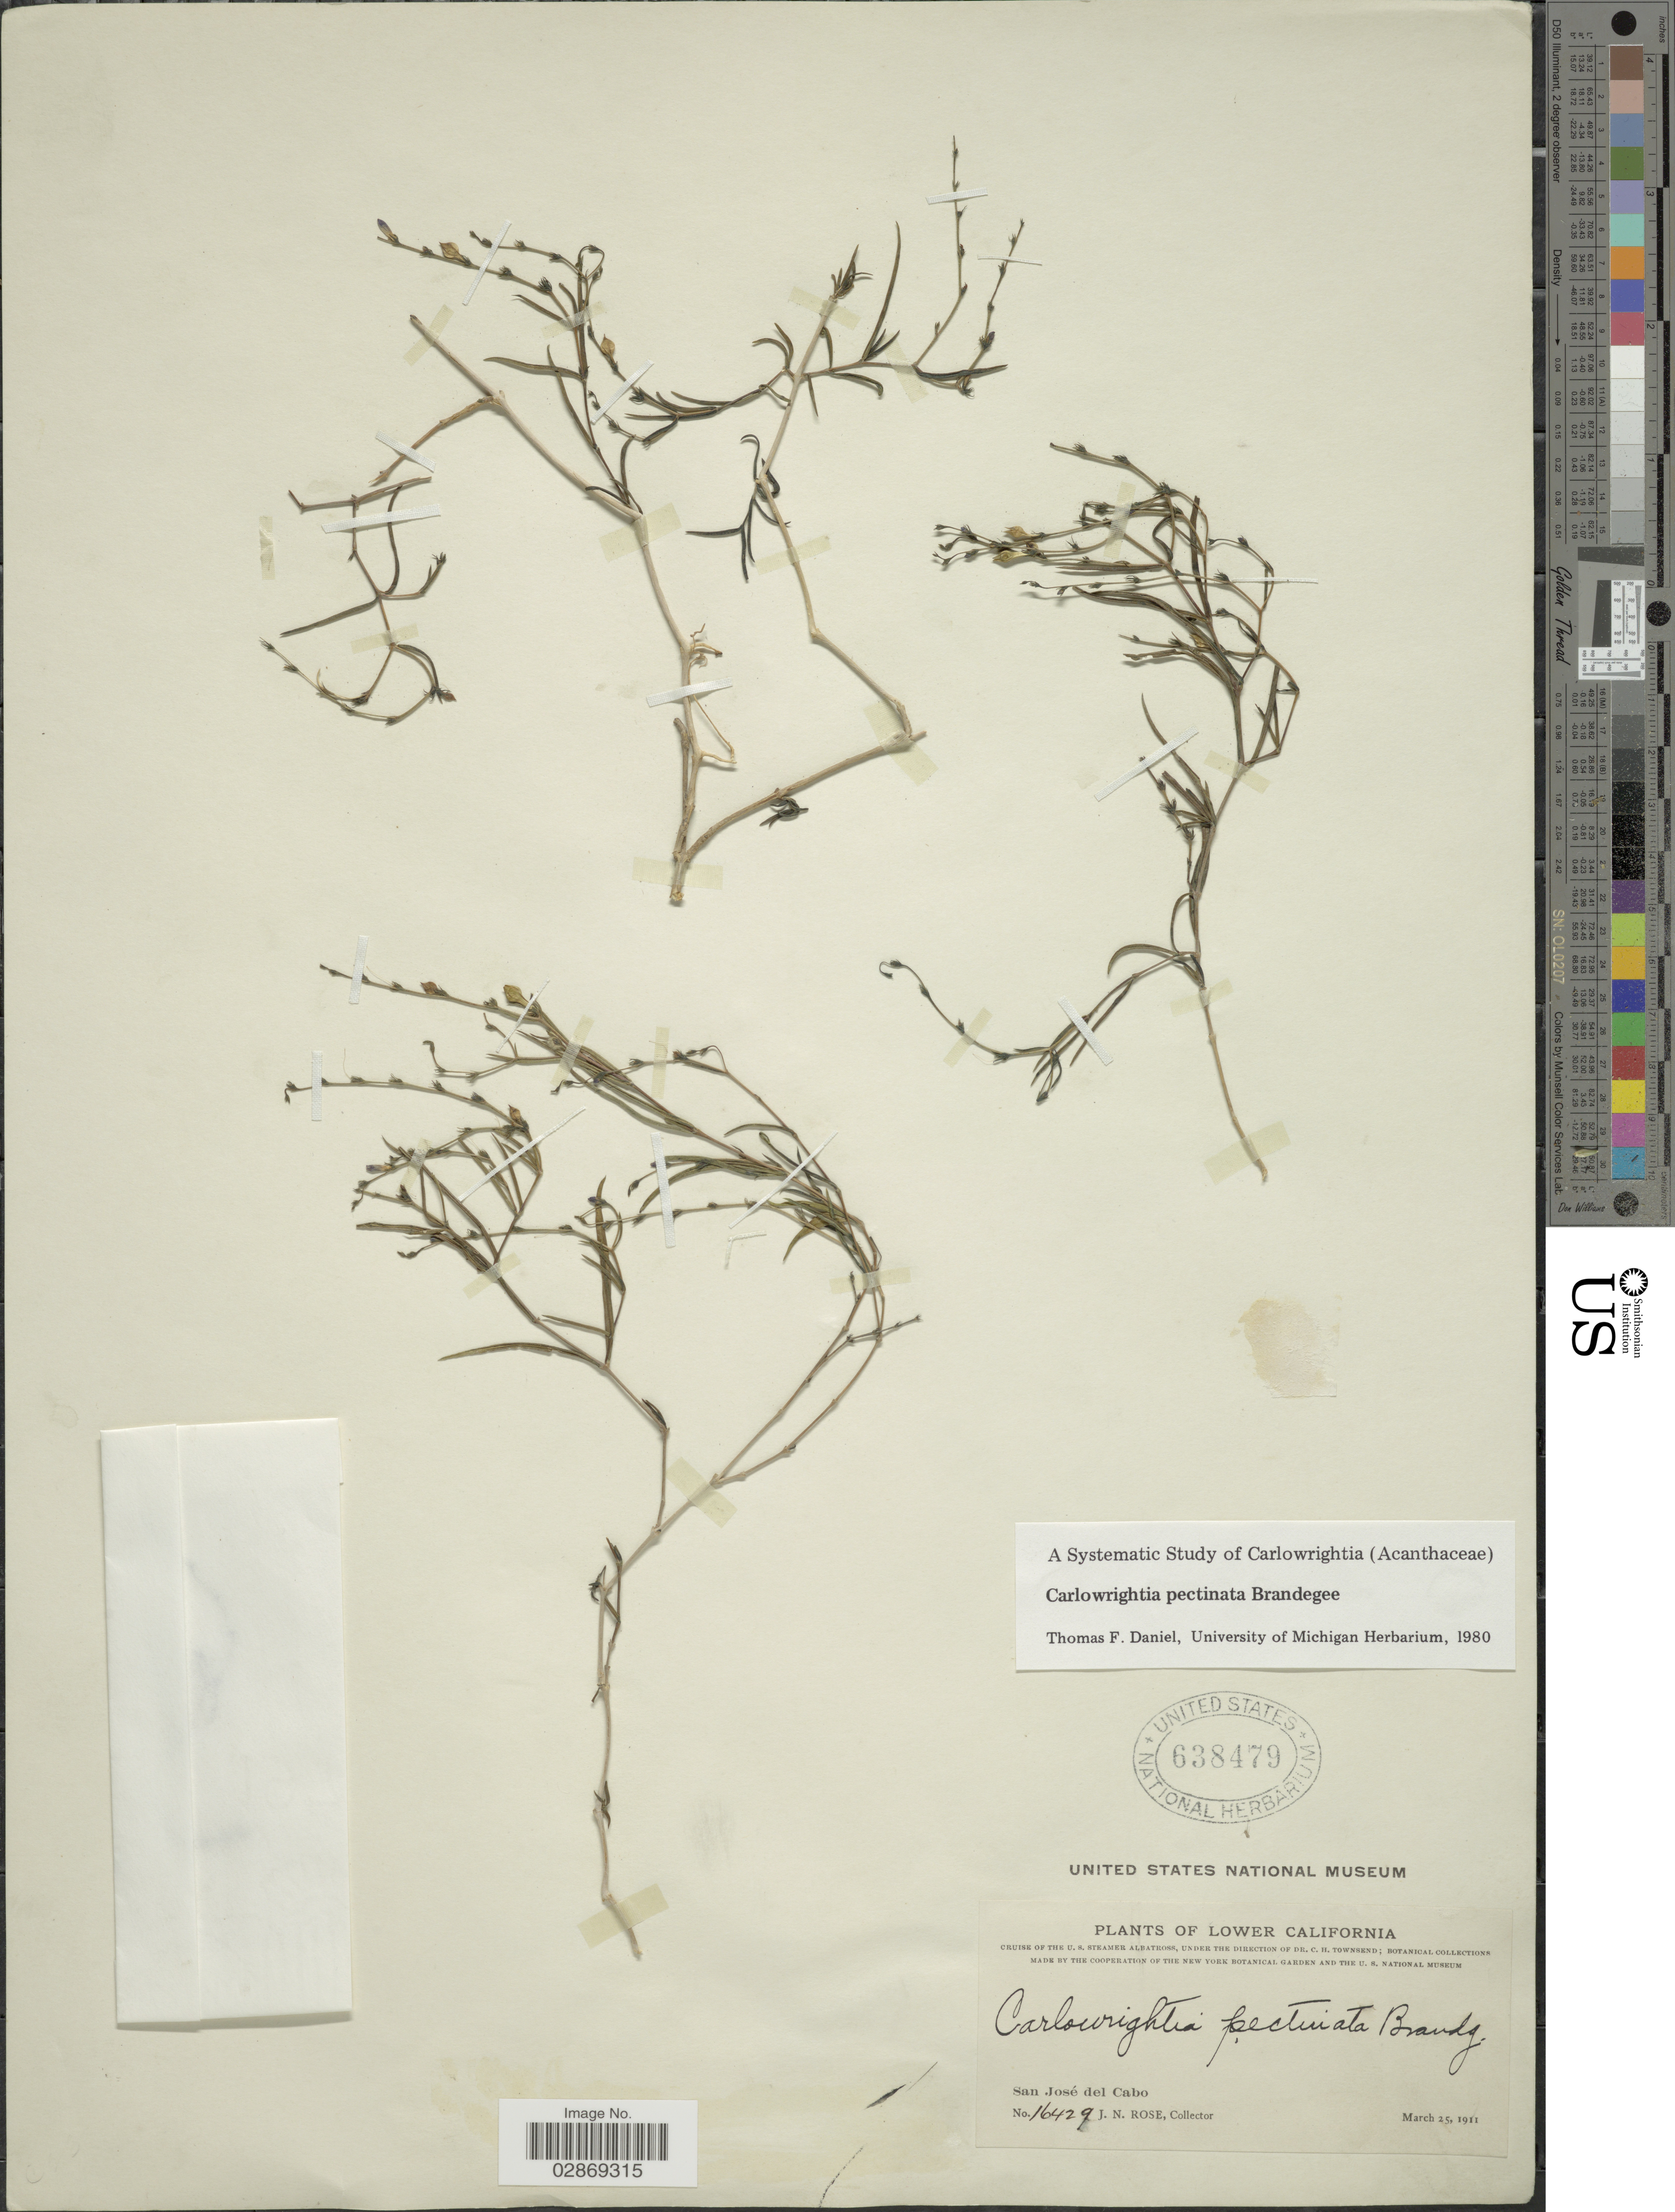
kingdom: Plantae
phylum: Tracheophyta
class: Magnoliopsida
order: Lamiales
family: Acanthaceae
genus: Carlowrightia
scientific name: Carlowrightia pectinata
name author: Brandegee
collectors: J. N. Rose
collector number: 16429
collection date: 1911-03-25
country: Mexico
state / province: Baja California Sur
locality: Lower California, San José del Cabo.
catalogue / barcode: US 638479